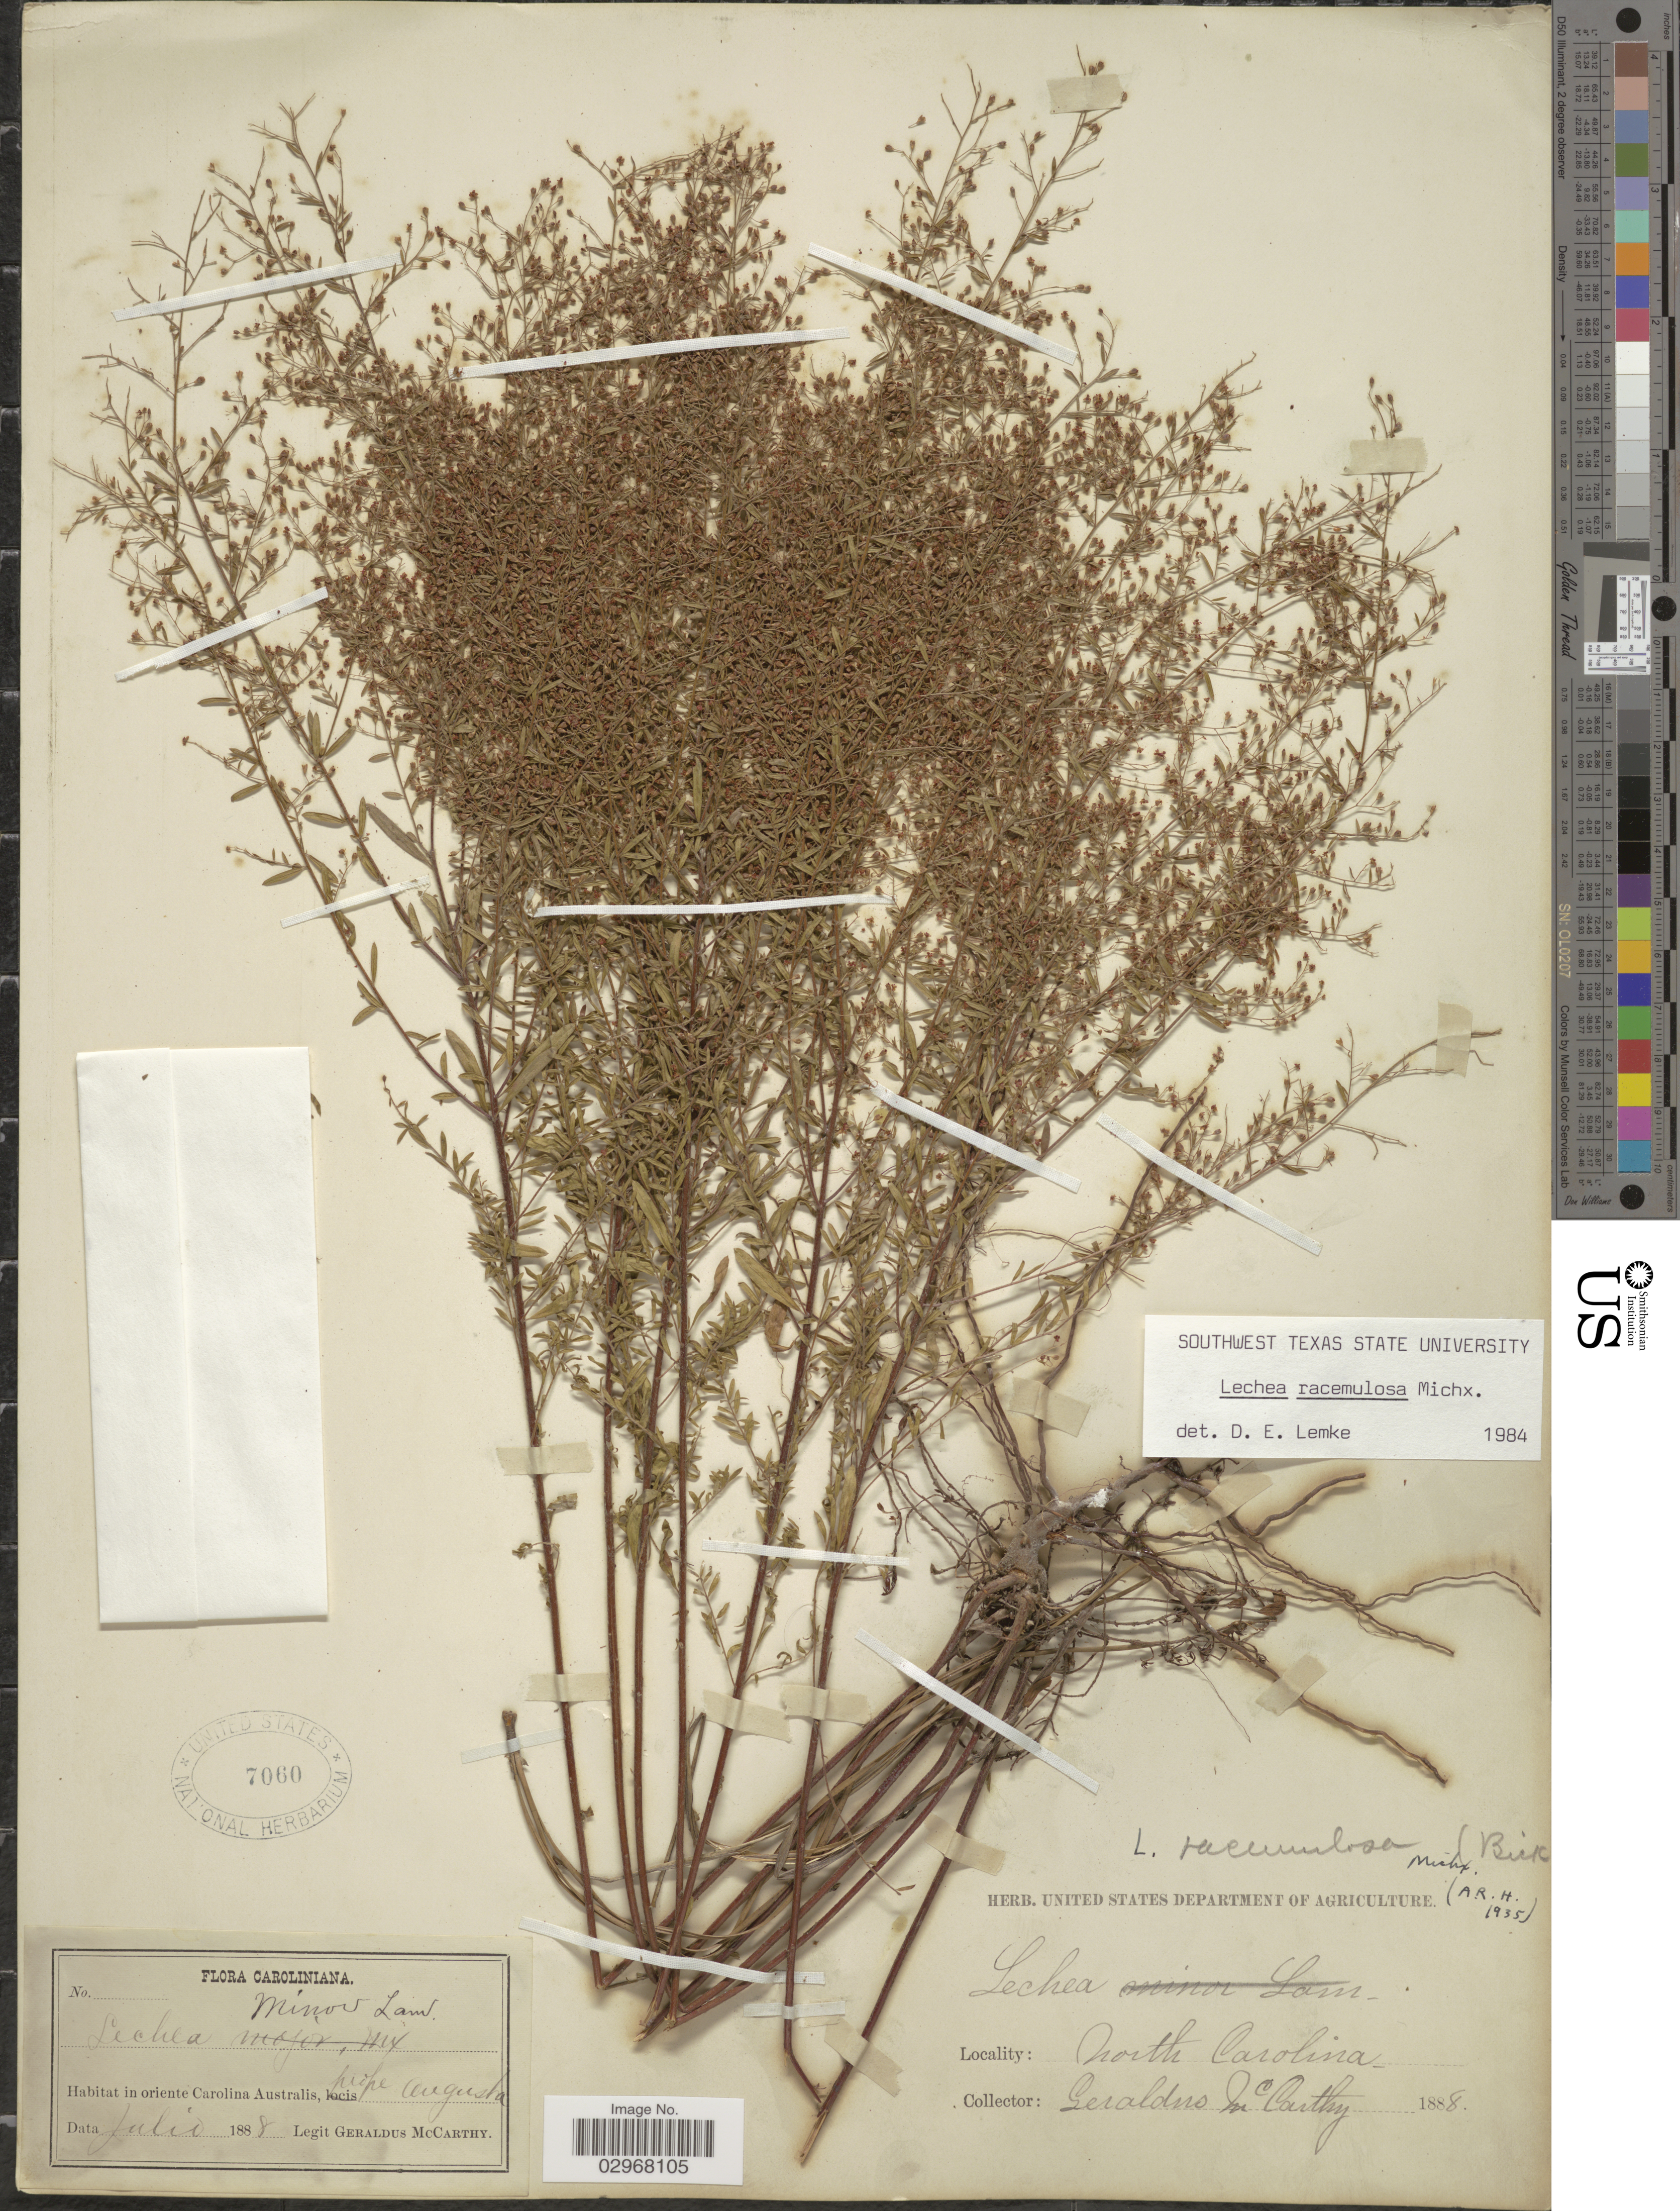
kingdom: Plantae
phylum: Tracheophyta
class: Magnoliopsida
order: Malvales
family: Cistaceae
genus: Lechea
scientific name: Lechea racemulosa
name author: Michx.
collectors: M. McCarthy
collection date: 1888-07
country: United States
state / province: North Carolina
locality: In oriente Carolina Australis, prope Augusta.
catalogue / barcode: US 7060